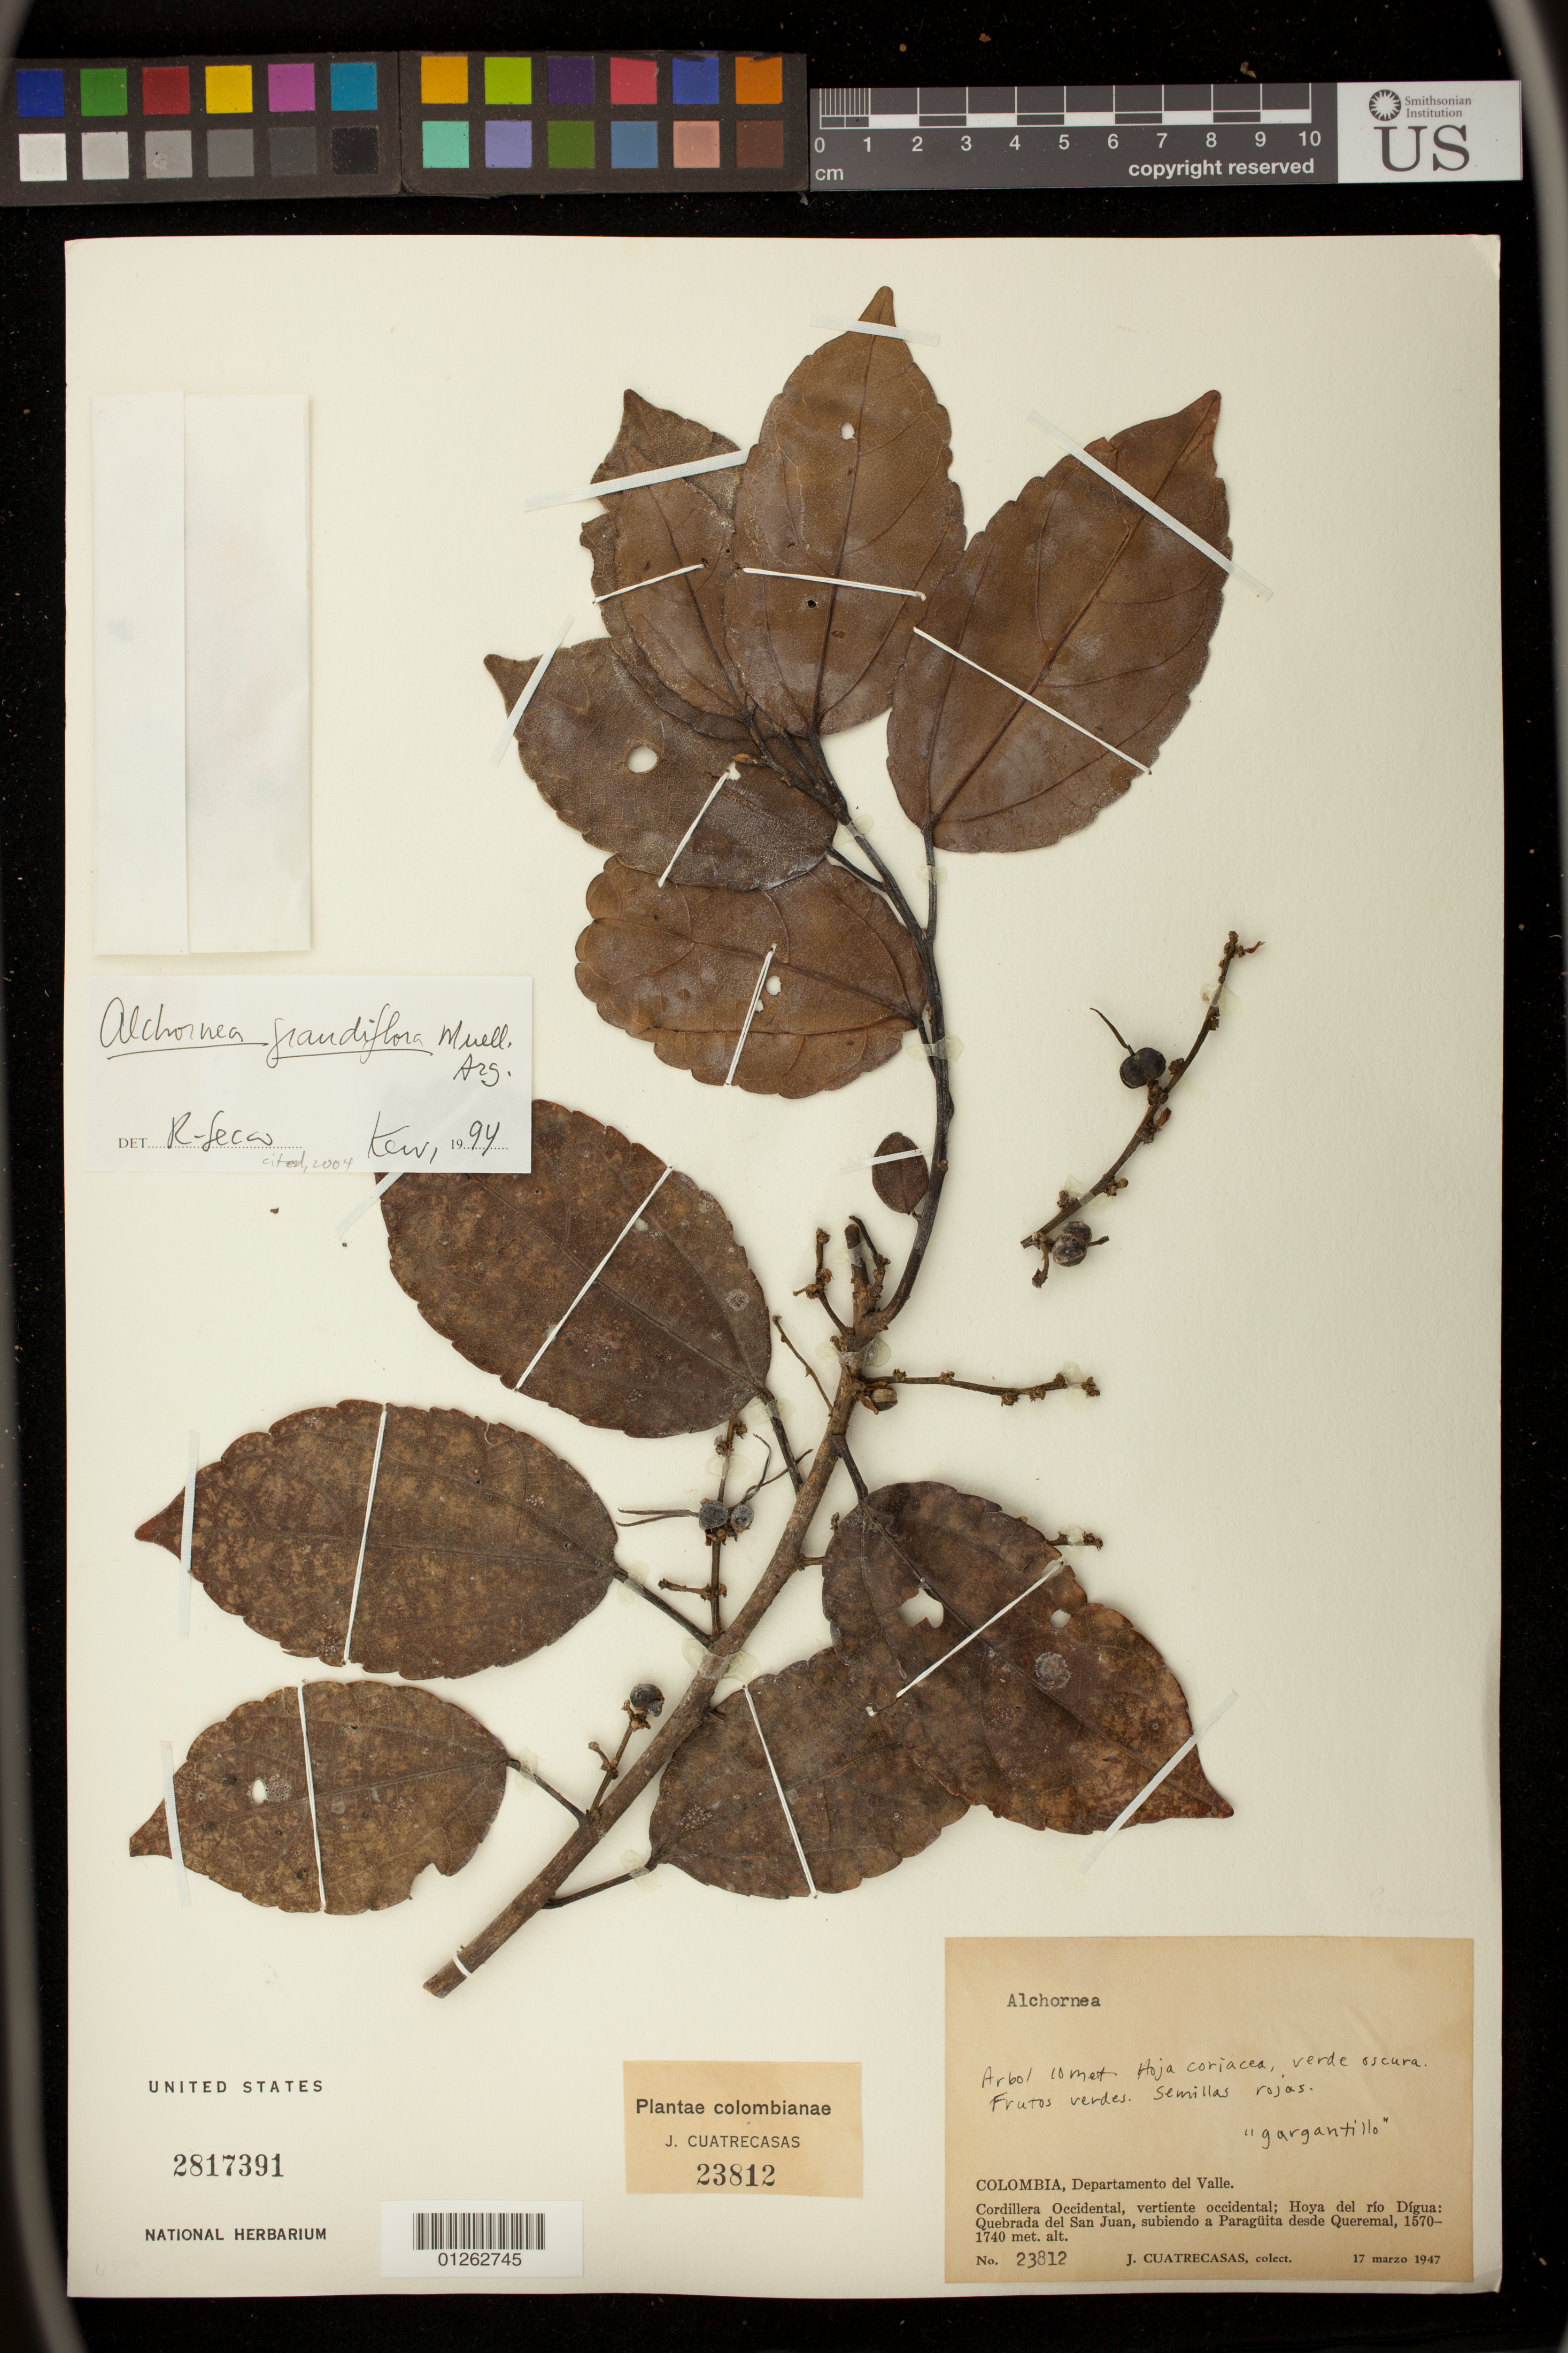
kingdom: Plantae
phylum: Tracheophyta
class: Magnoliopsida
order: Malpighiales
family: Euphorbiaceae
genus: Alchornea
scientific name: Alchornea grandiflora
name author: Müll. Arg.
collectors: J. Cuatrecasas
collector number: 23812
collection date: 1947-03-17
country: Colombia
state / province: Valle del Cauca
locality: Departamento del Valle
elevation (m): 1570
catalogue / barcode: US 2817391